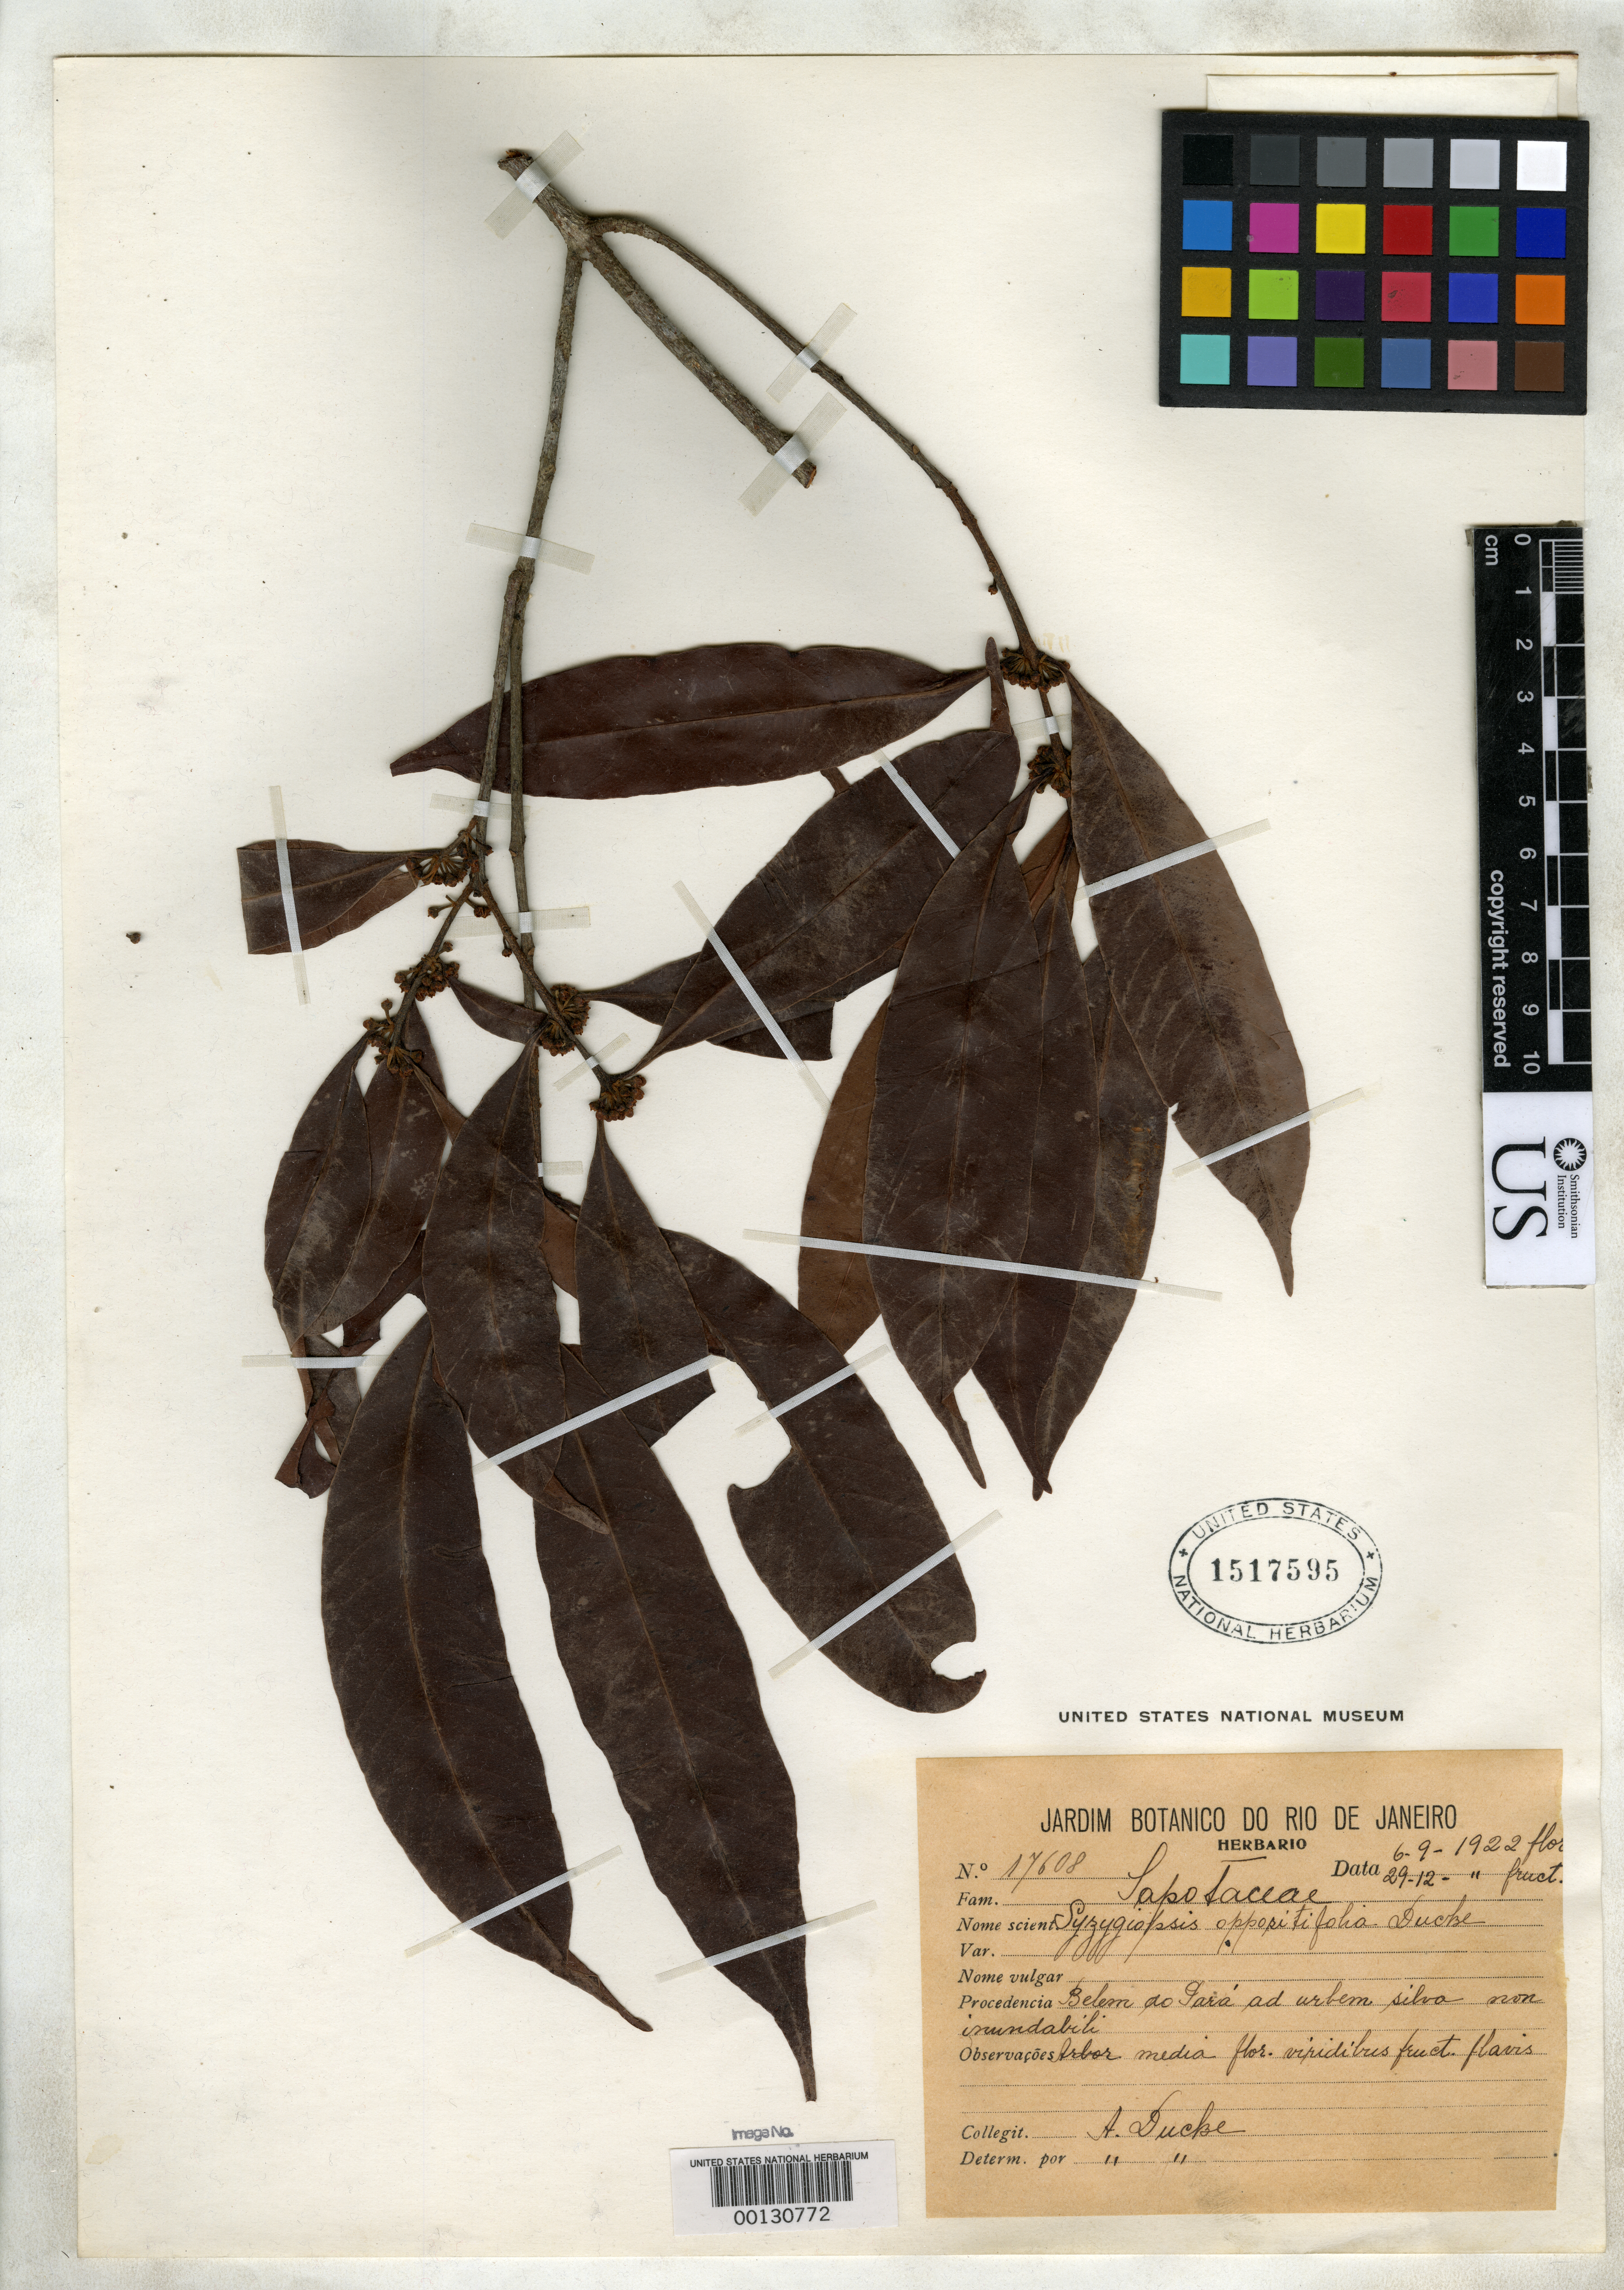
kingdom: Plantae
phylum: Tracheophyta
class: Magnoliopsida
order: Ericales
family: Sapotaceae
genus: Syzygiopsis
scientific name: Syzygiopsis oppositifolia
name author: Ducke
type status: Isotype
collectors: A. Ducke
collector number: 17608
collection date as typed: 06 Sep 1922 to 29 Dec 1922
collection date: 1922-09-06/1922-12-29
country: Brazil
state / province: Pará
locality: Belem.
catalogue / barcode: US 1517595